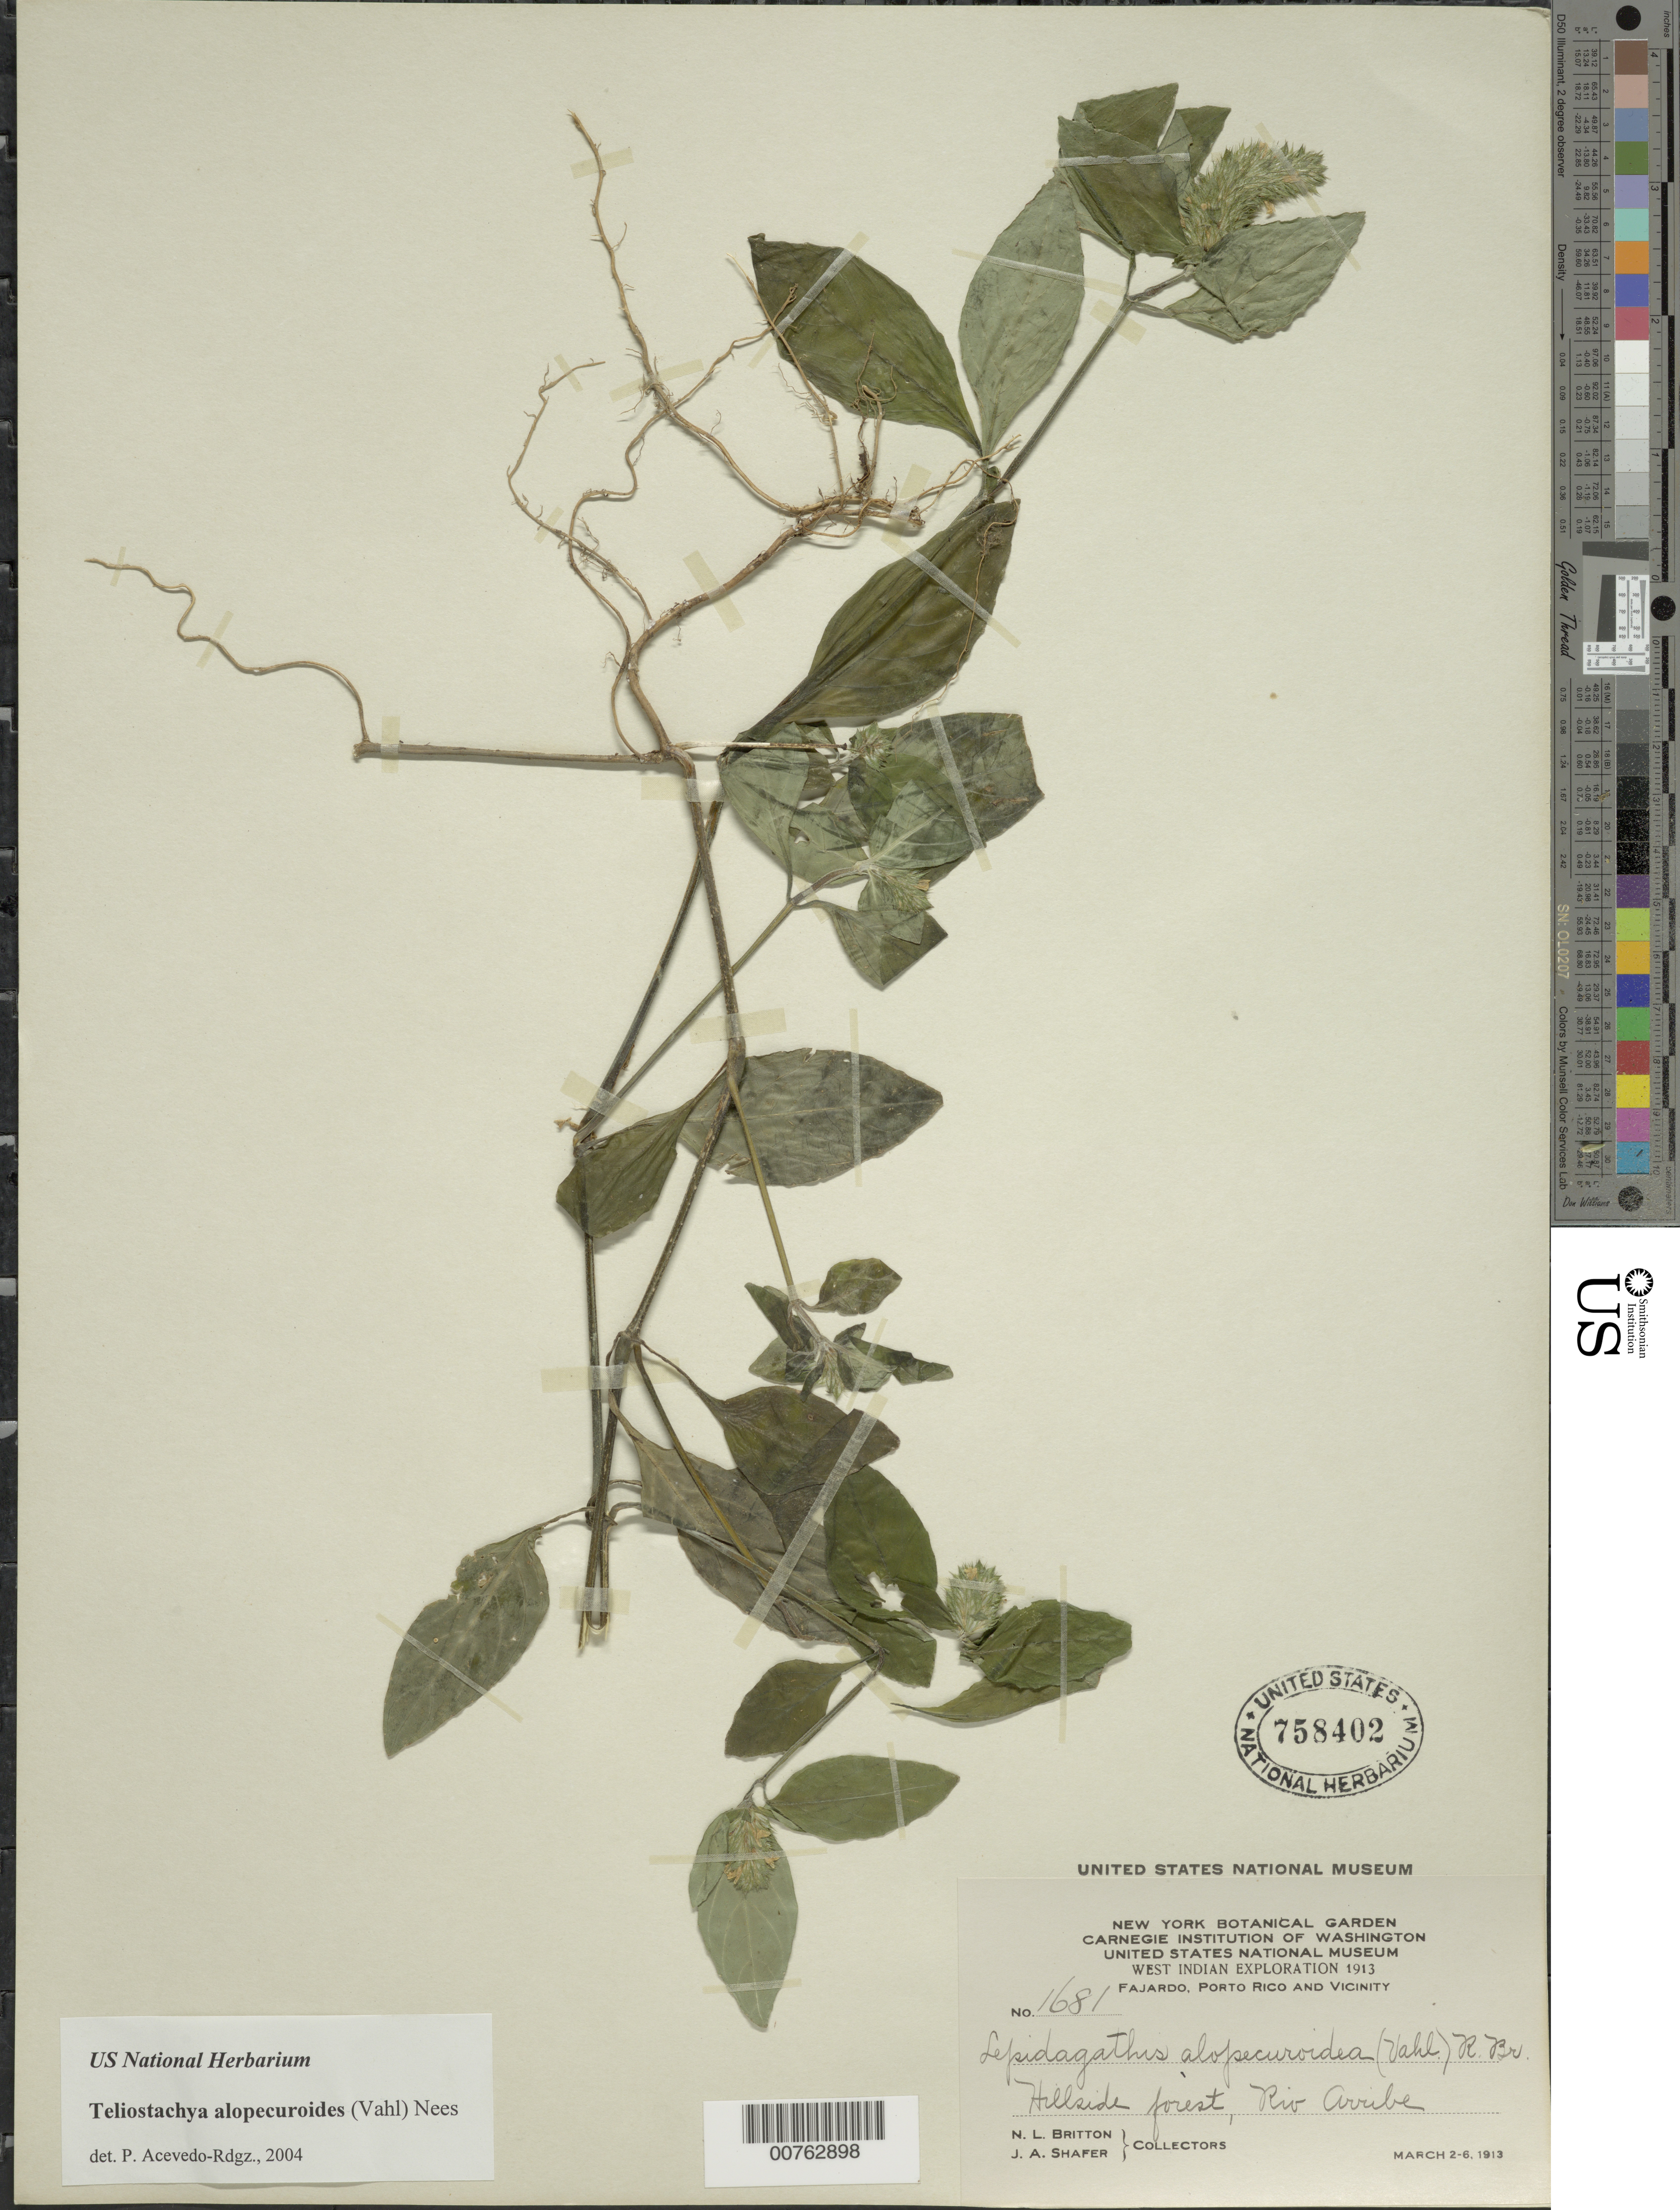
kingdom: Plantae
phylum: Tracheophyta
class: Magnoliopsida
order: Lamiales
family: Acanthaceae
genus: Teliostachya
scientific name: Teliostachya alopecuroidea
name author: (Vahl) Nees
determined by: Acevedo-Rodríguez, P., (BOT), Smithsonian Institution - National Museum of Natural History (UNITED STATES)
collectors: N. Britton & J. A. Shafer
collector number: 1681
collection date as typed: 02 Mar 1913 to 06 Mar 1913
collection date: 1913-03-02/1913-03-06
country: Puerto Rico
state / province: Fajardo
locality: Fajardo, Río Arriba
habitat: Hillside forest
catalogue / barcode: US 758402